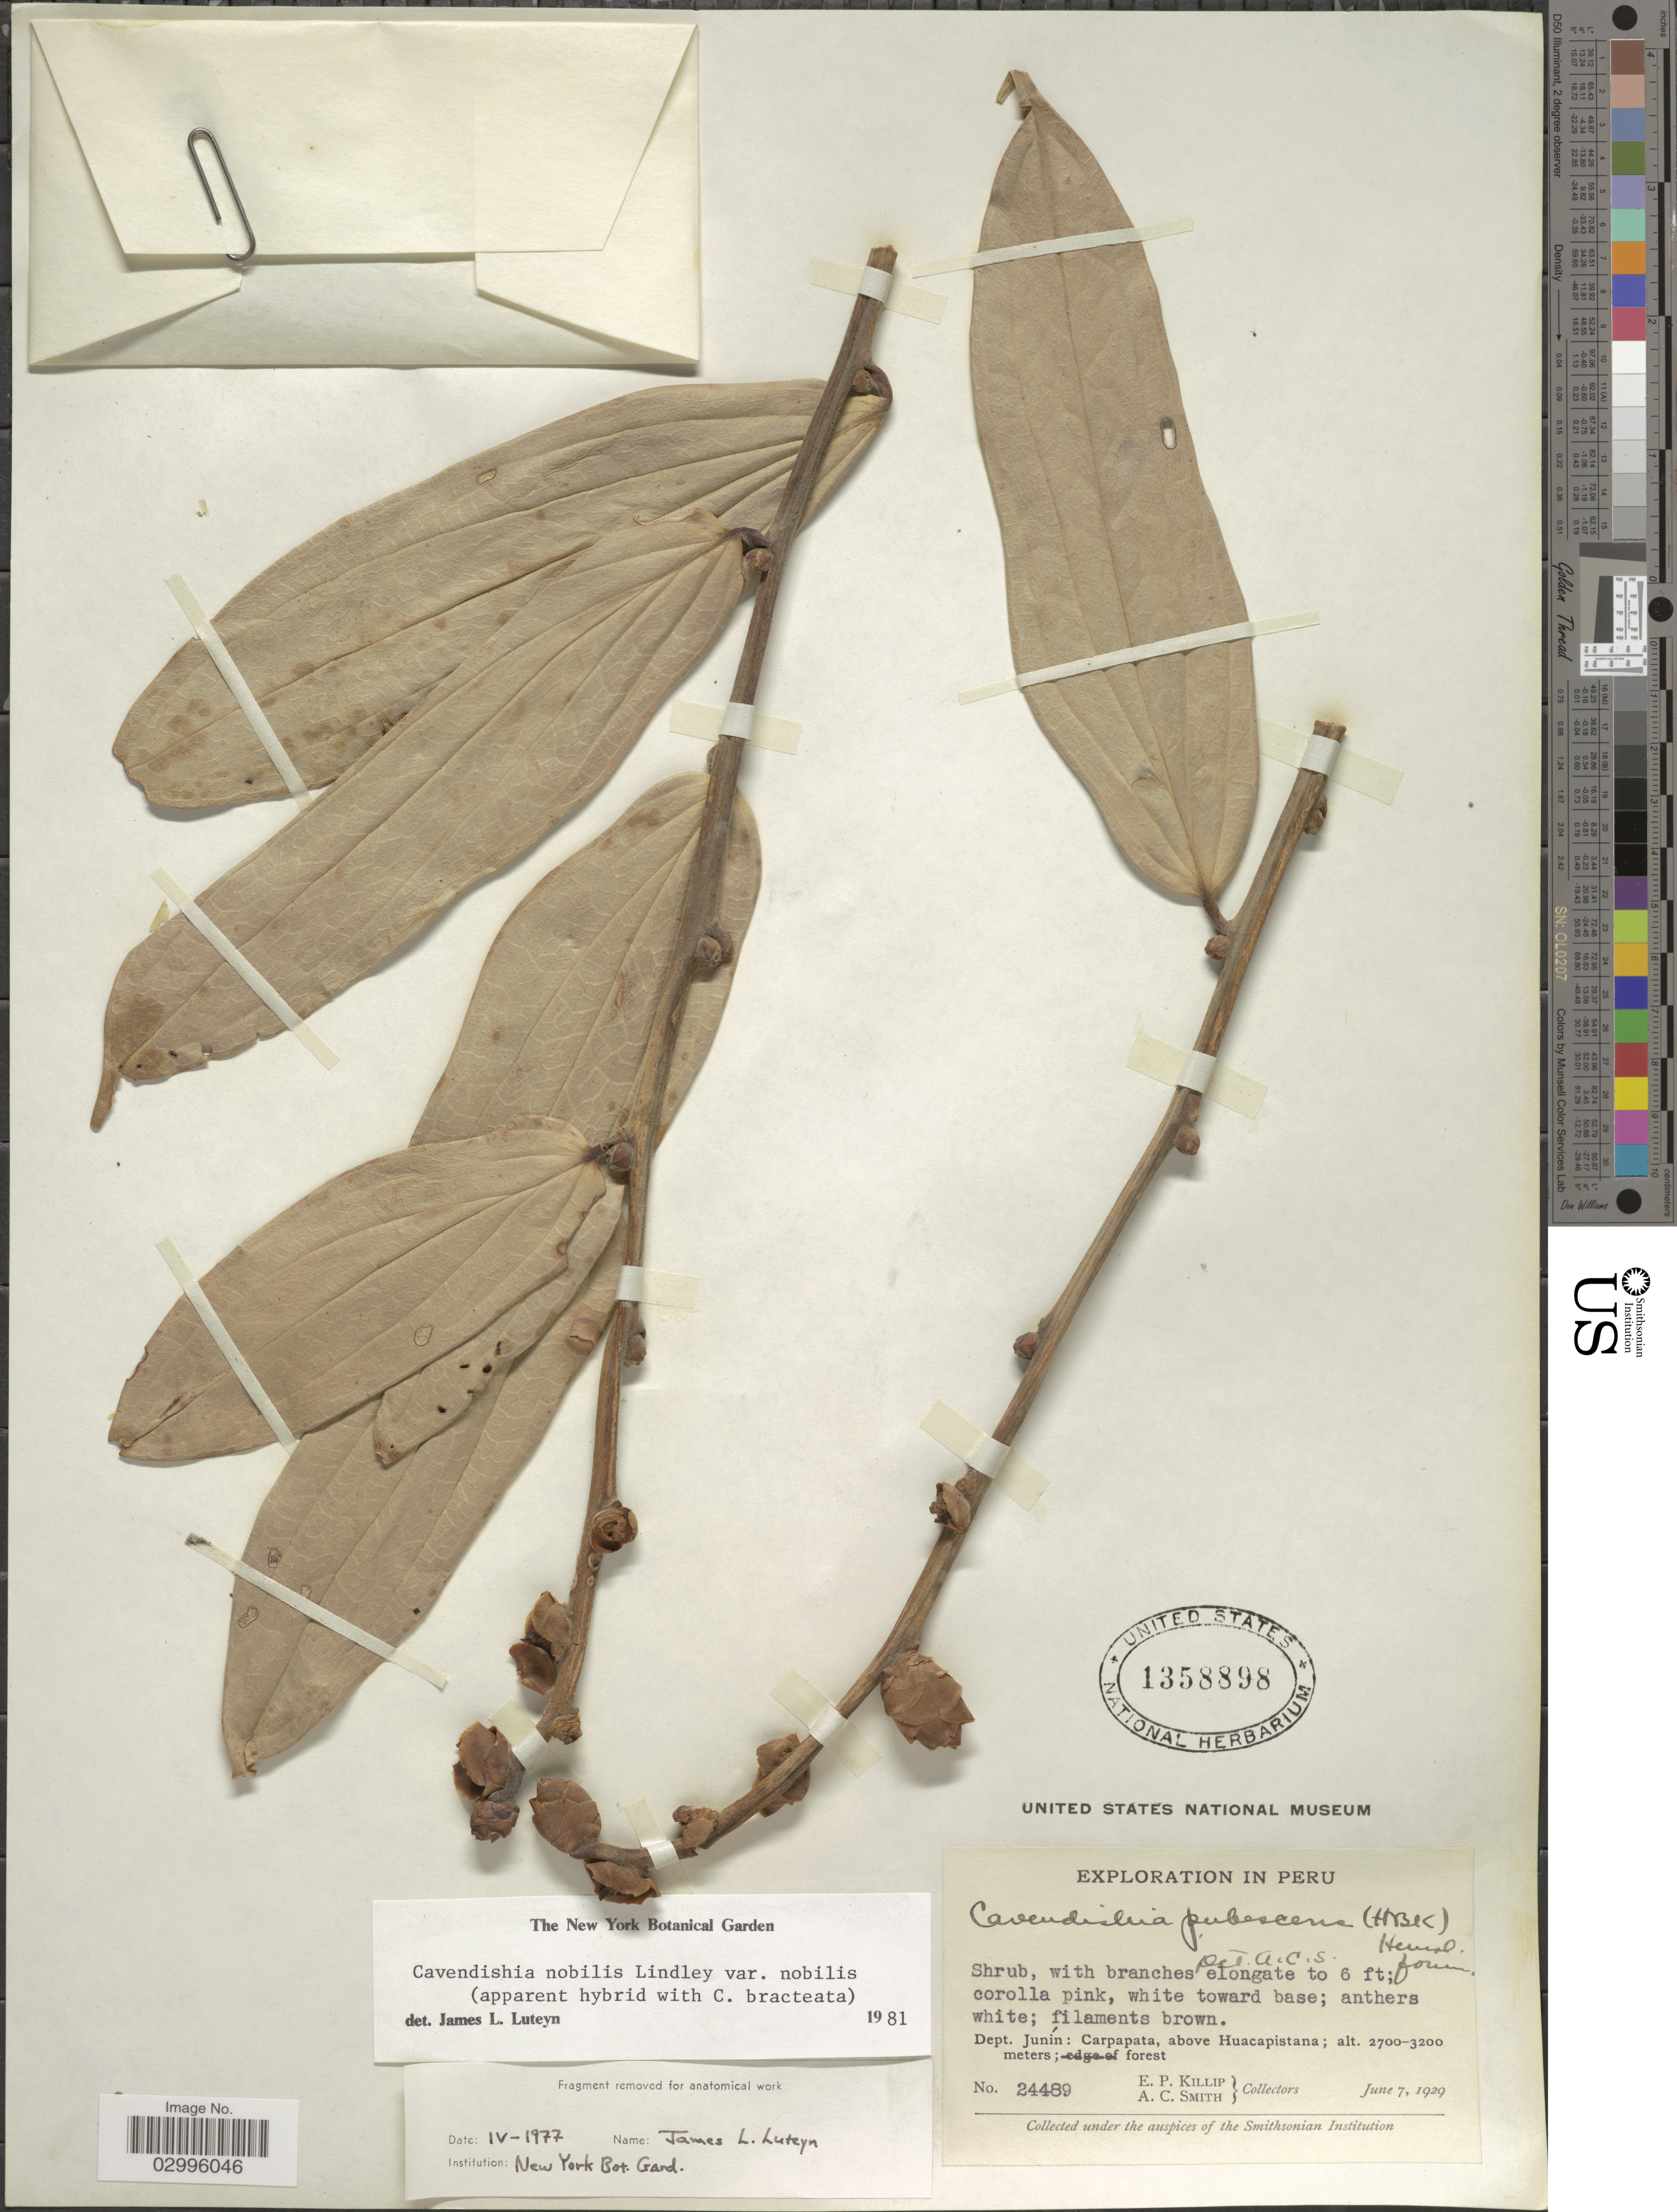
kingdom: Plantae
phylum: Tracheophyta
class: Magnoliopsida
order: Ericales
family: Ericaceae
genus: Cavendishia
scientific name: Cavendishia nobilis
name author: (Benth.) Lindl.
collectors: E. P. Killip & A. C. Smith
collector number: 24489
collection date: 1929-06-07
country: Peru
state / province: Junín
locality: Dept. Junín: Carpapata, above Huacapistana.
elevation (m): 2700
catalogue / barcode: US 1358898